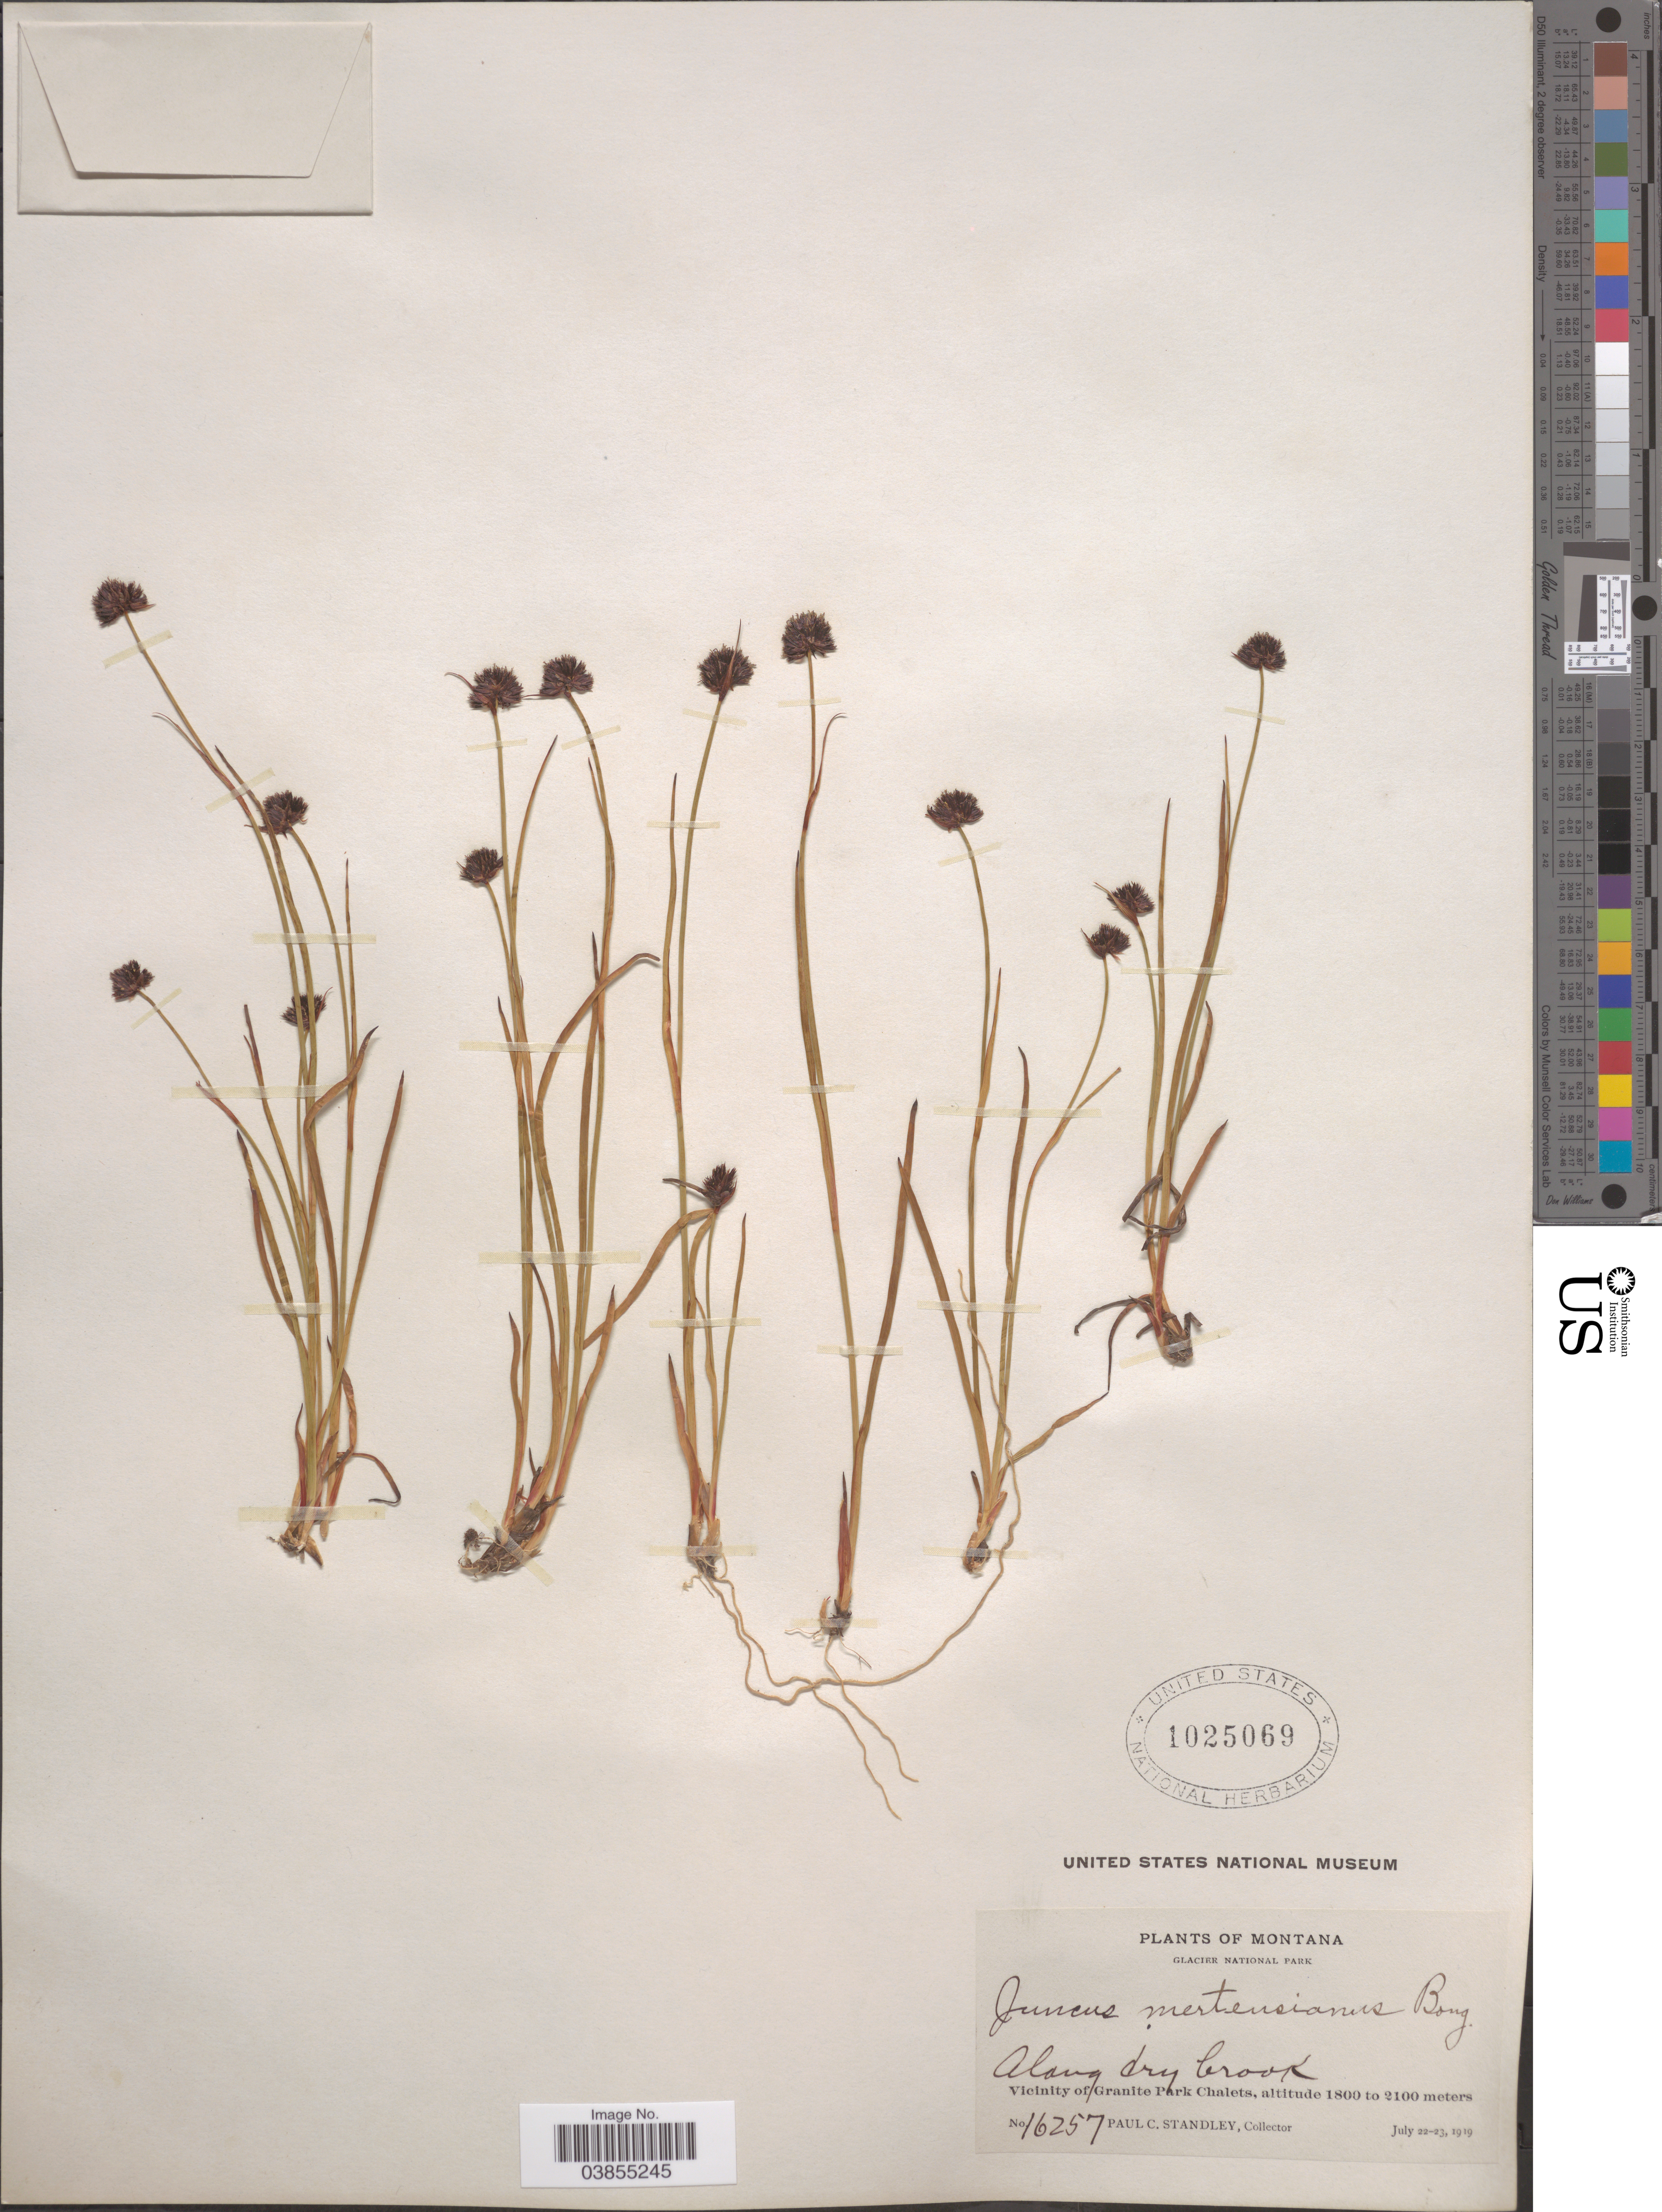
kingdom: Plantae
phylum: Tracheophyta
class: Liliopsida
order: Poales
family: Juncaceae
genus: Juncus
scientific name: Juncus mertensianus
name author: Bong.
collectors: P. C. Standley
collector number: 16257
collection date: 1919-07-22/1919-07-23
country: United States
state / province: Montana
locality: Glacier National Park. Vicinity of Granite Park Chalets.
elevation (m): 1800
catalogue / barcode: US 1025069